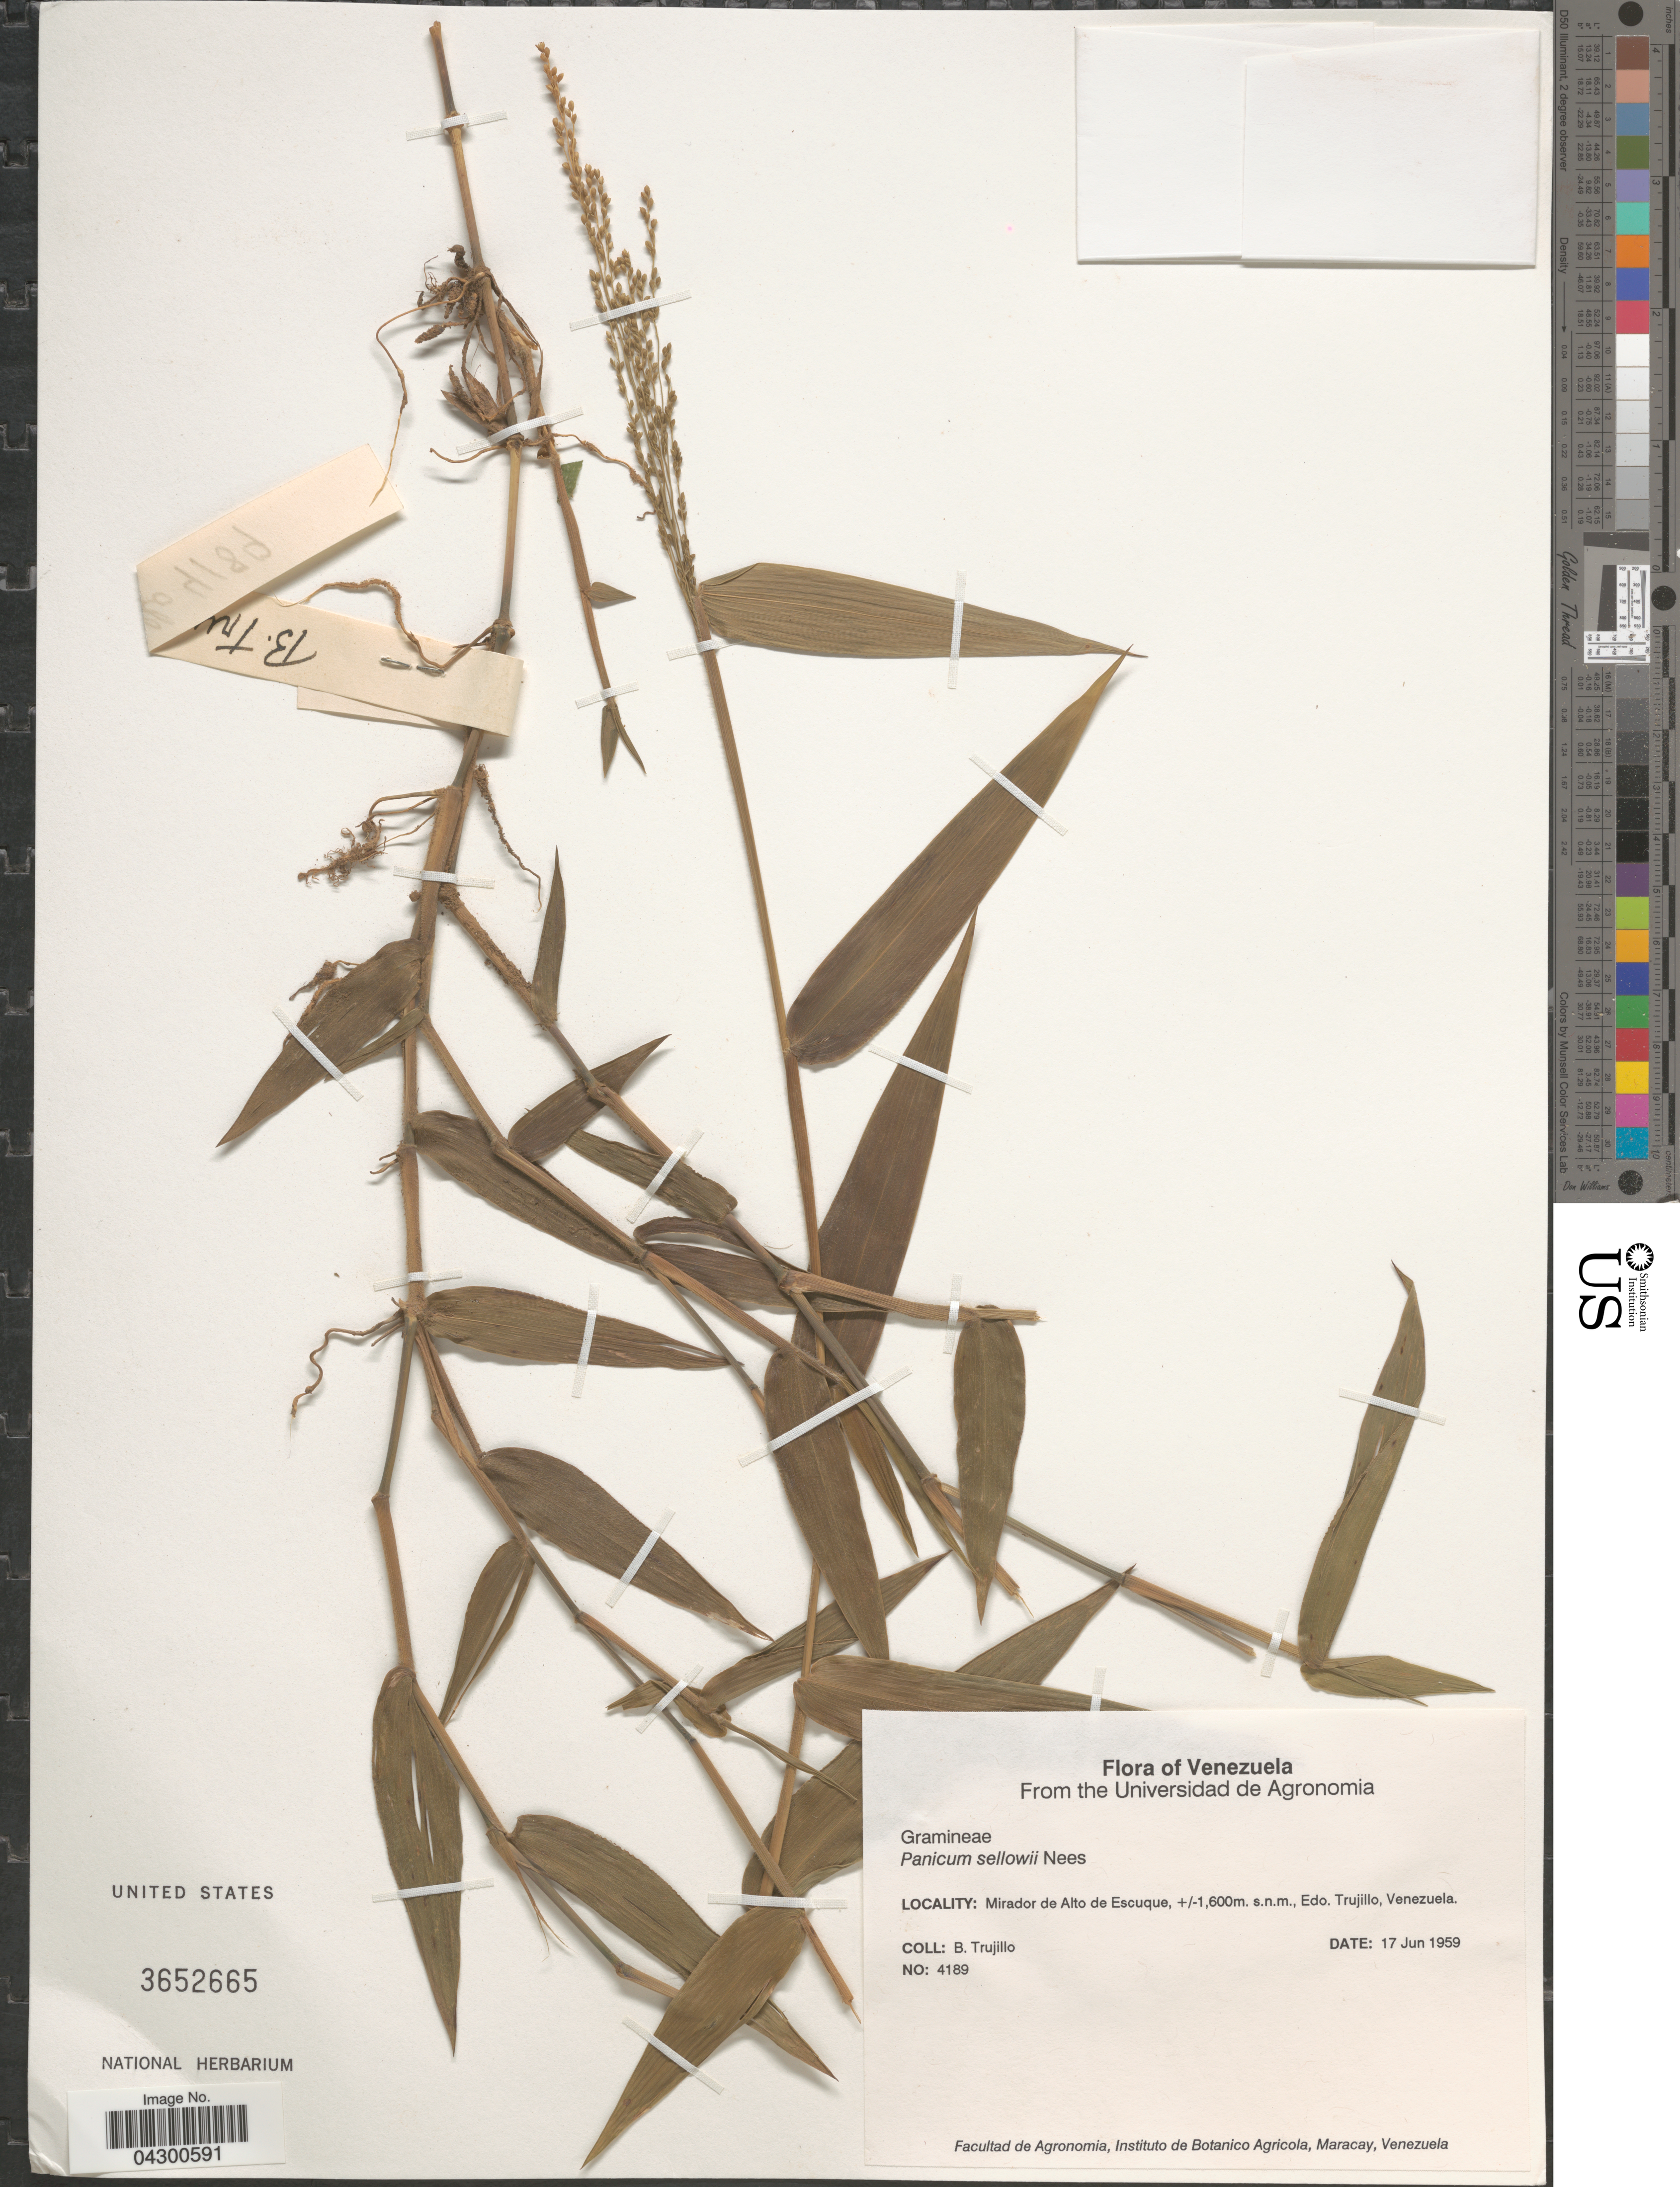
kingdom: Plantae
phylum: Tracheophyta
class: Liliopsida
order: Poales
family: Poaceae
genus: Panicum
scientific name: Panicum sellowii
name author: Nees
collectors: B. Trujillo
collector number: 4189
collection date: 1959-06-17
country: Venezuela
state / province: Trujillo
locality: Mirador de Alto de Escuque, Edo. Trujillo.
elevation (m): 1600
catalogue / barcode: US 3652665